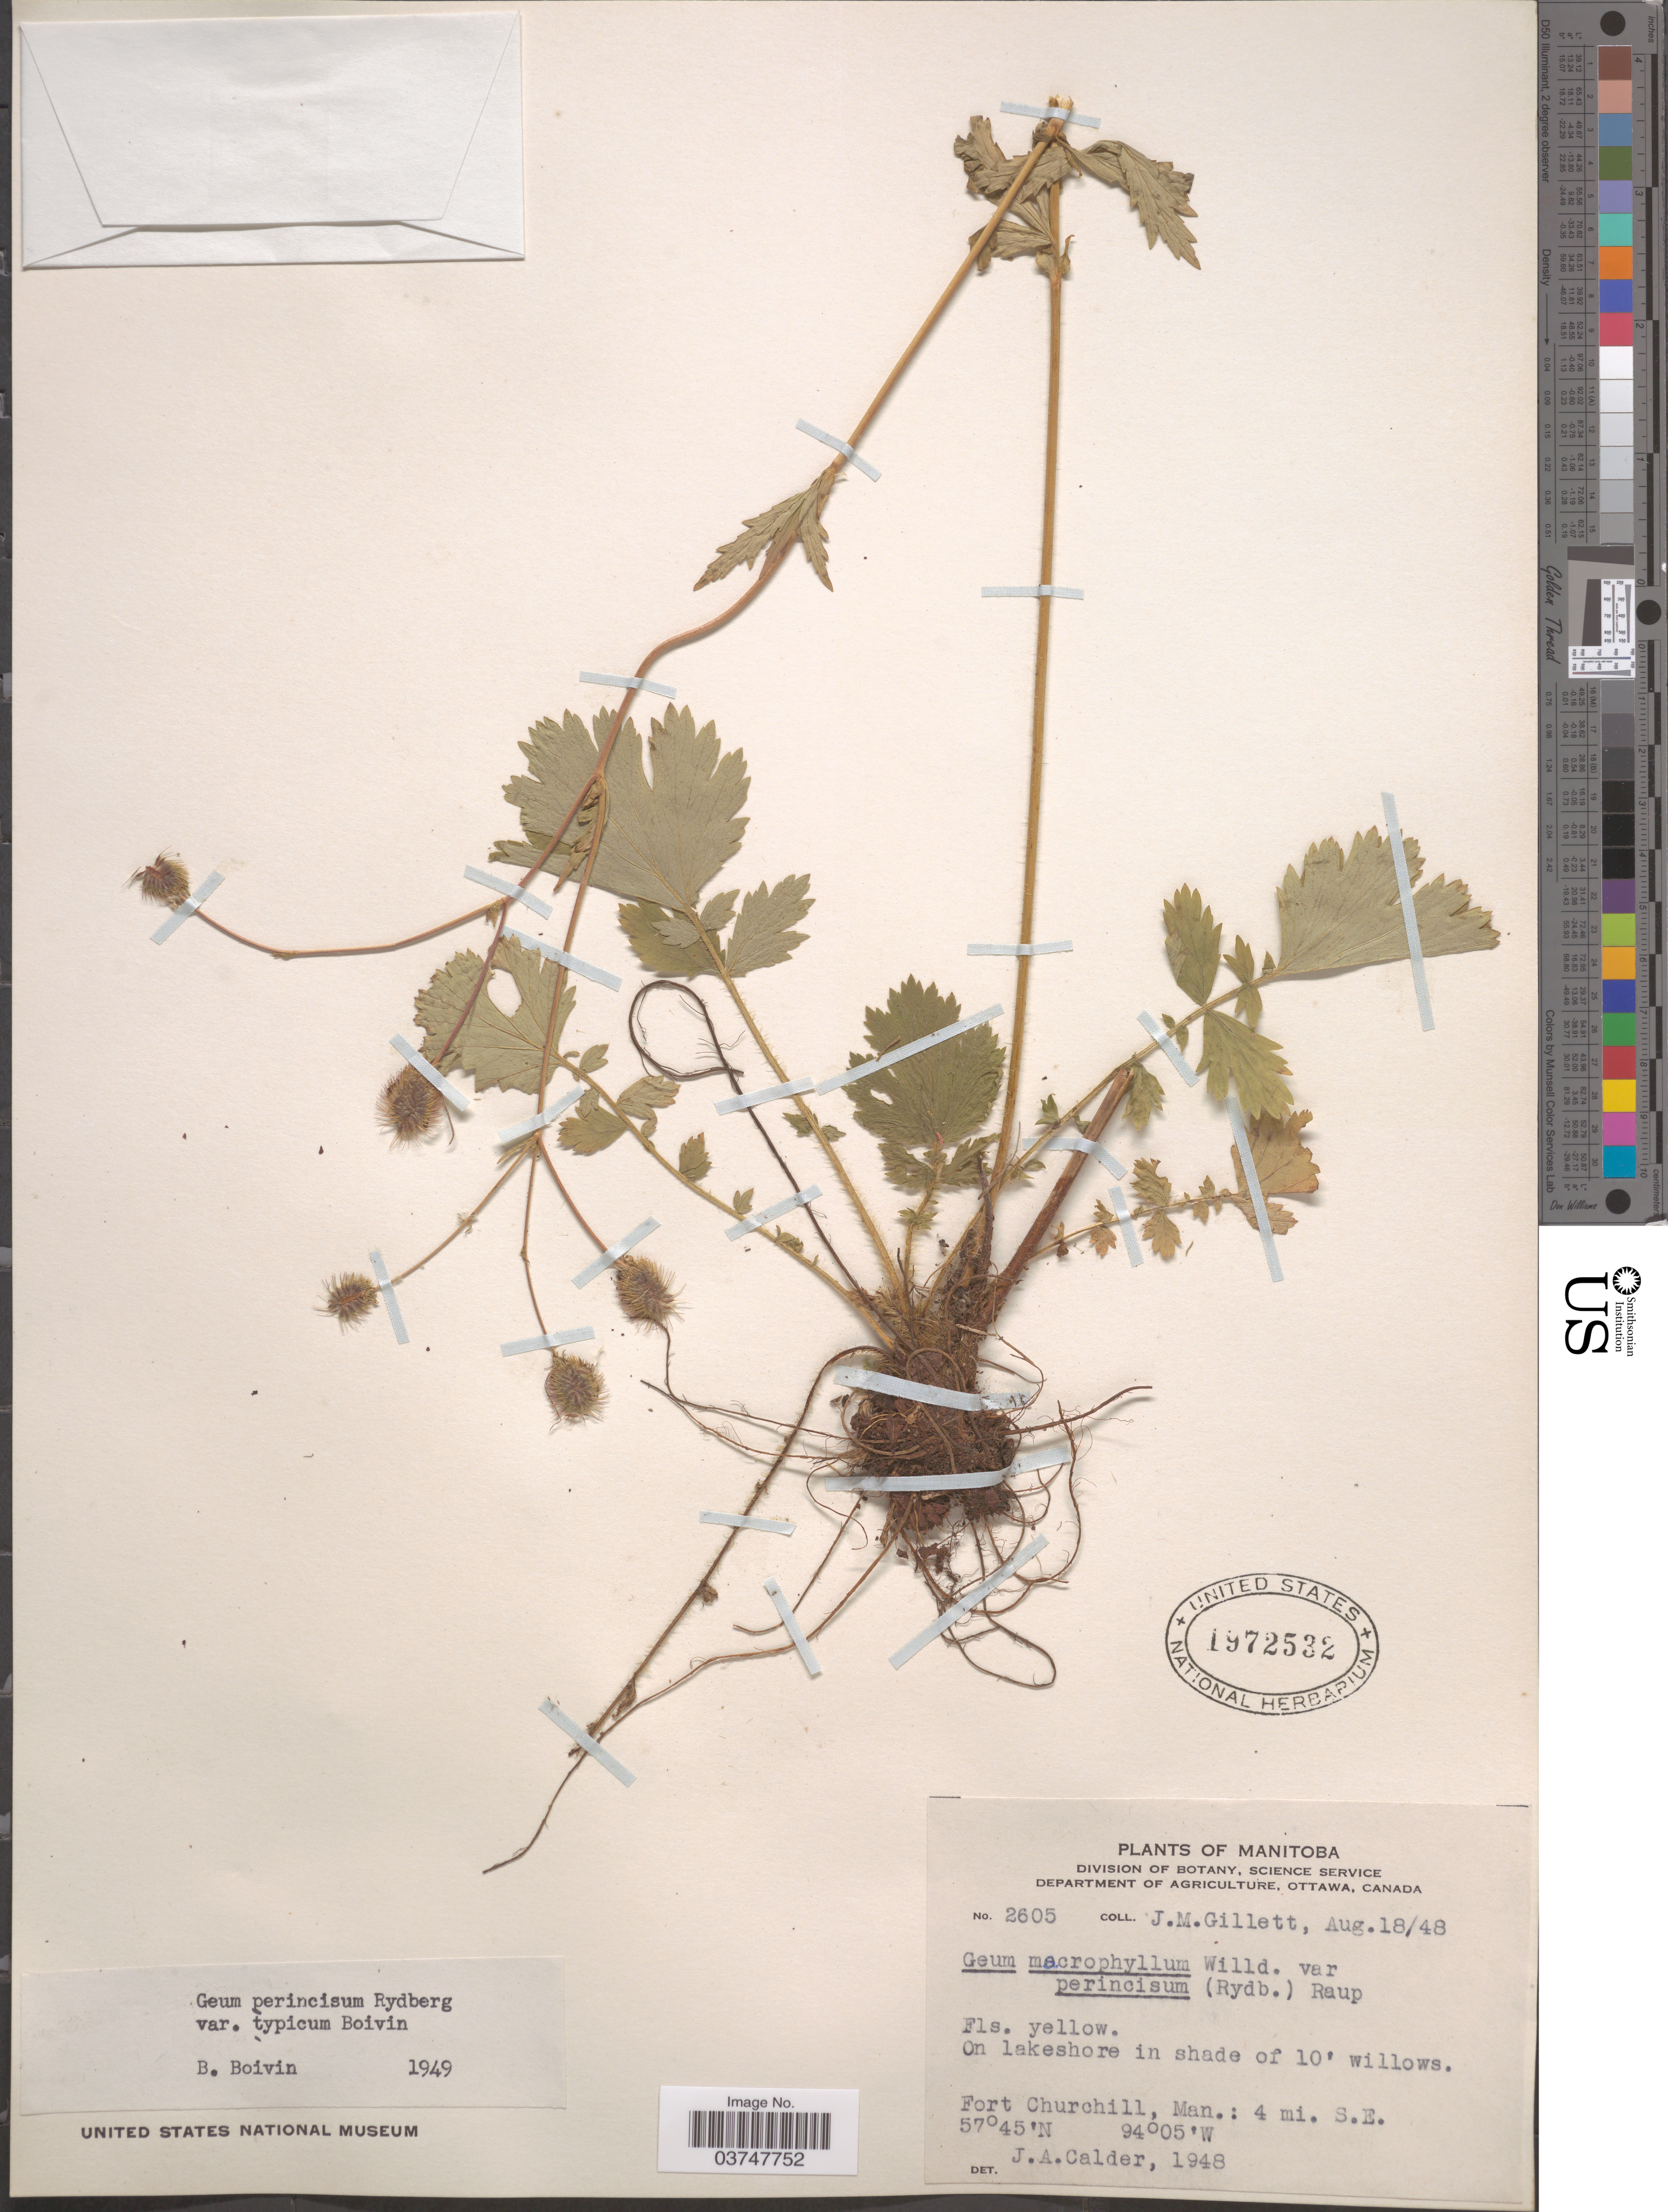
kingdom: Plantae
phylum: Tracheophyta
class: Magnoliopsida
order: Rosales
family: Rosaceae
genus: Geum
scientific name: Geum macrophyllum var. perincisum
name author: (Rydb.) Raup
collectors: J. M. Gillett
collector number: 2605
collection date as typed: Transcribed d/m/y: 18/8/48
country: Canada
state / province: Manitoba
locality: Fort Churchill: 4 mi. S.E.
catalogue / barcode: US 1972532